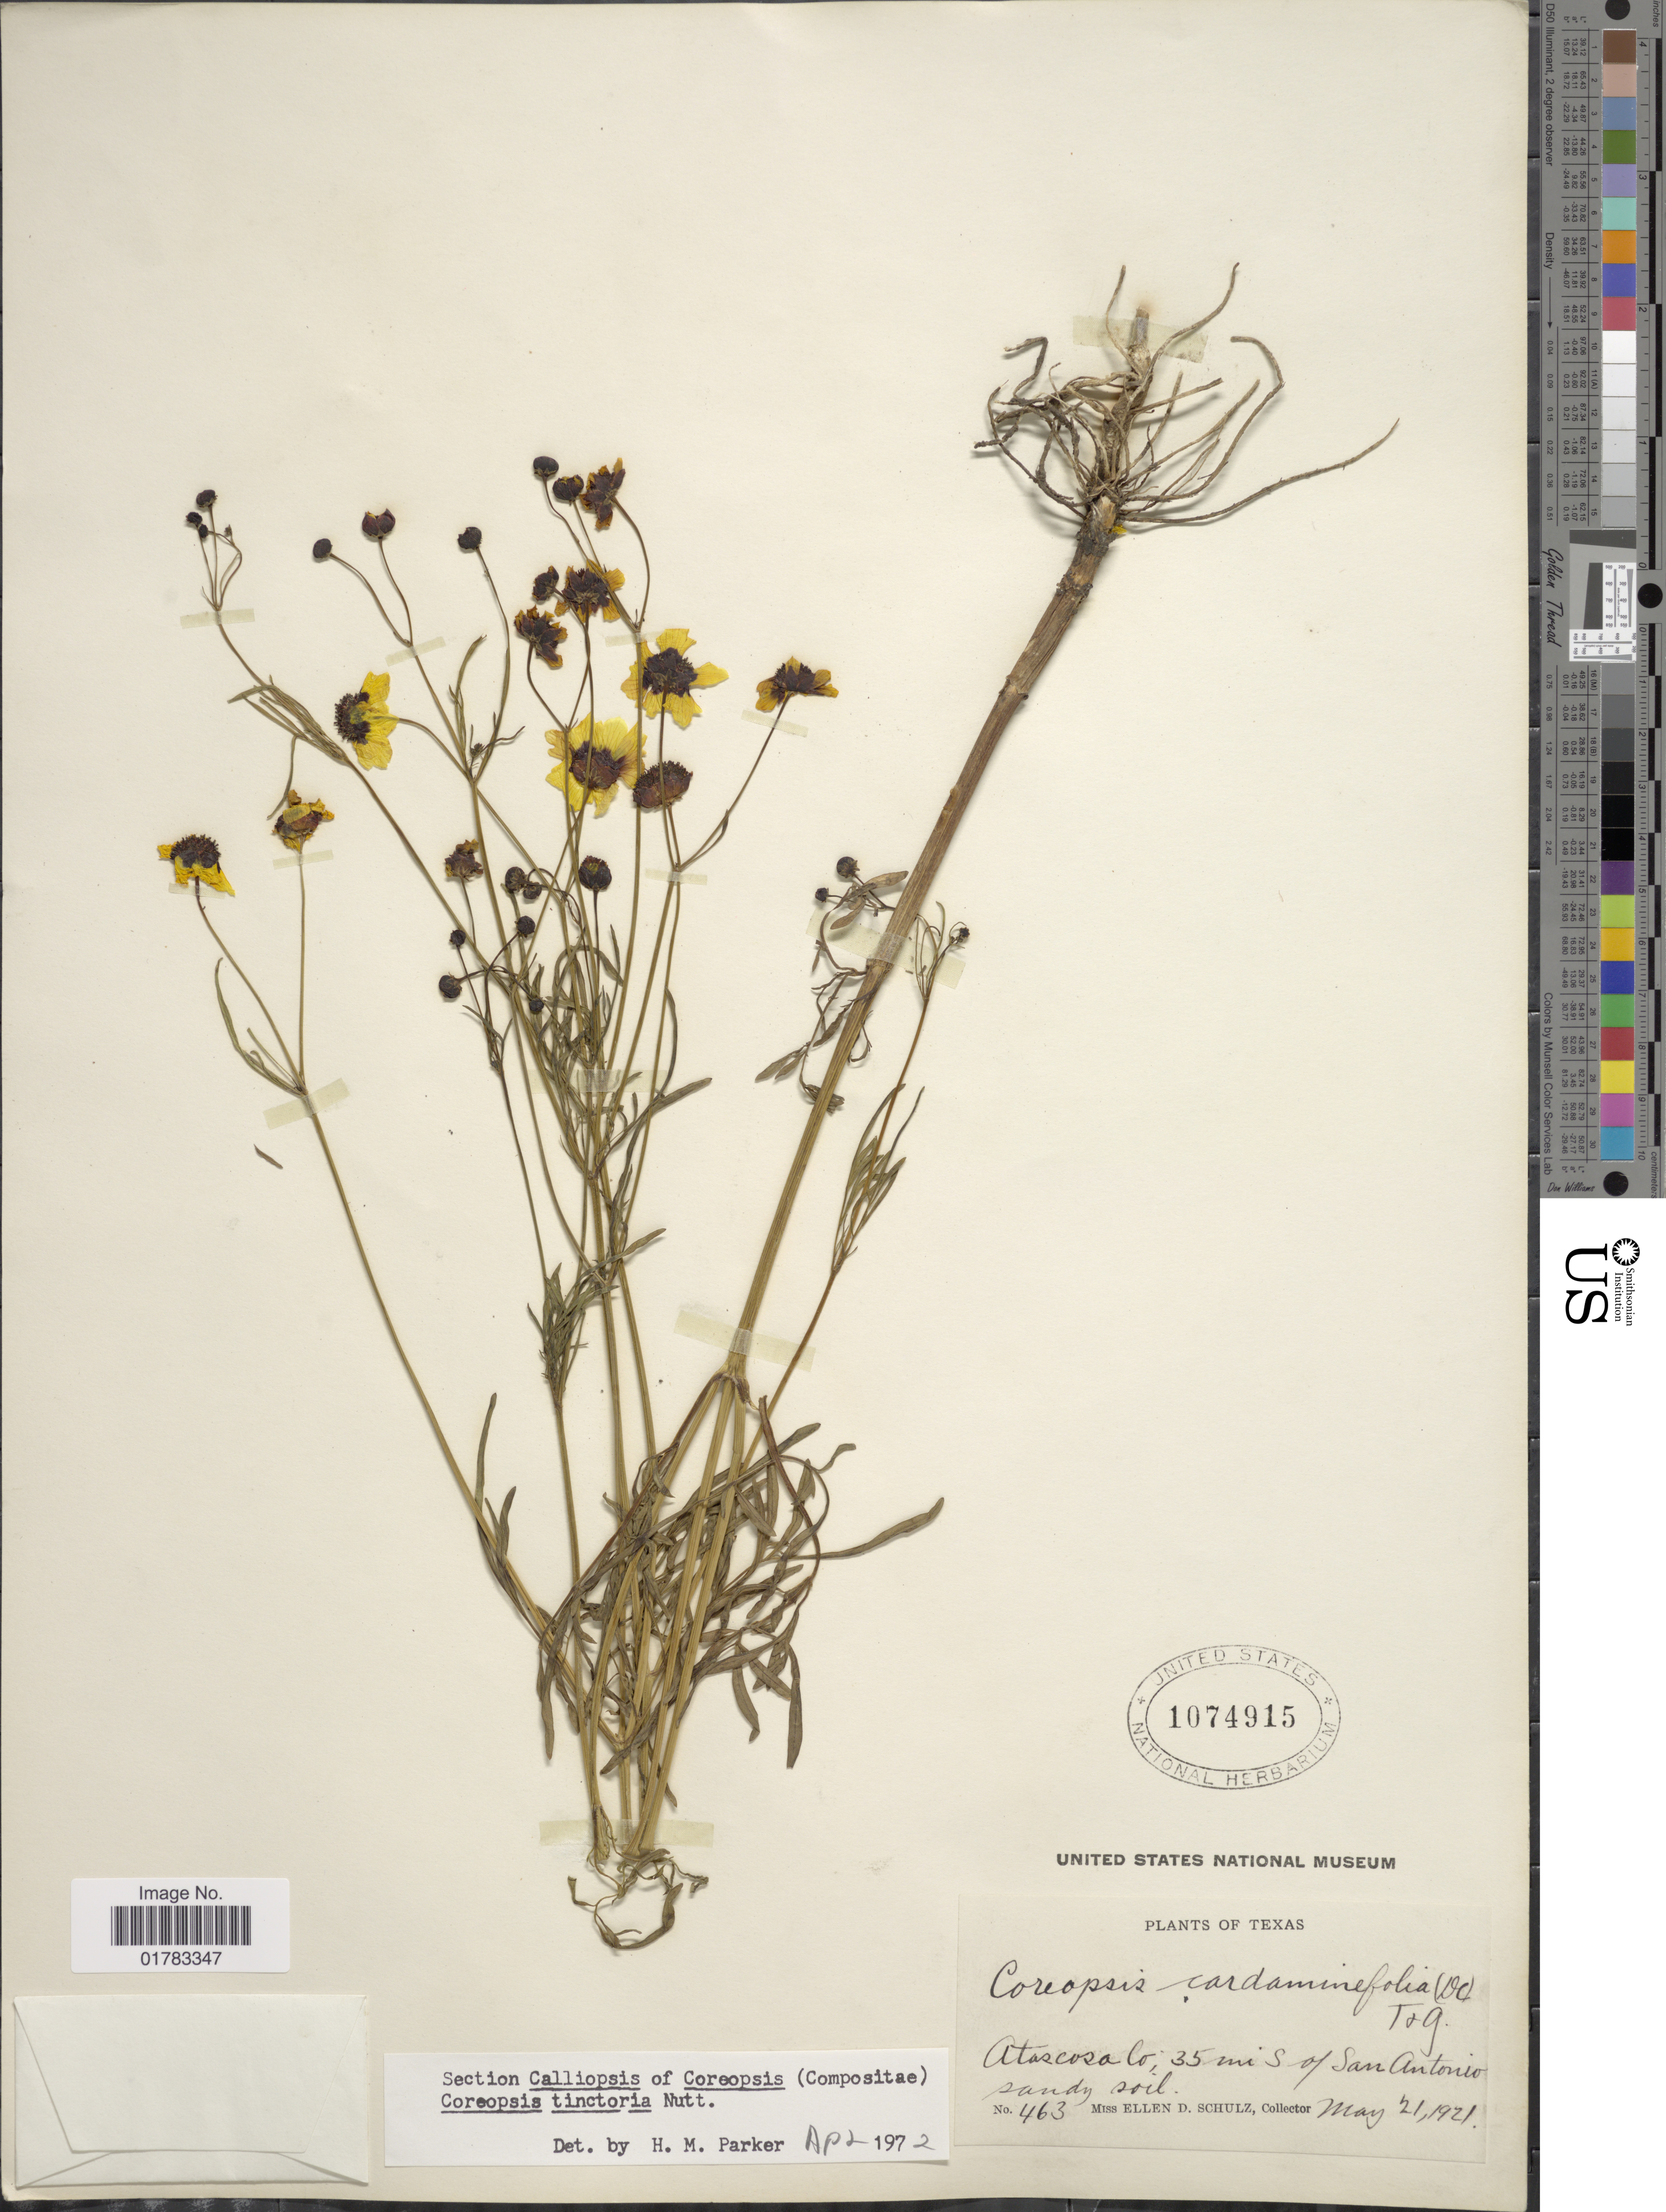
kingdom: Plantae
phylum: Tracheophyta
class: Magnoliopsida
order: Asterales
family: Asteraceae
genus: Coreopsis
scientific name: Coreopsis tinctoria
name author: Nutt.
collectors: E. D. Schulz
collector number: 463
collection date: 1921-05-21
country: United States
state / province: Texas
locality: Atascosa Co; 35 mi S of San Antonio, sandy soil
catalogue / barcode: US 1074915